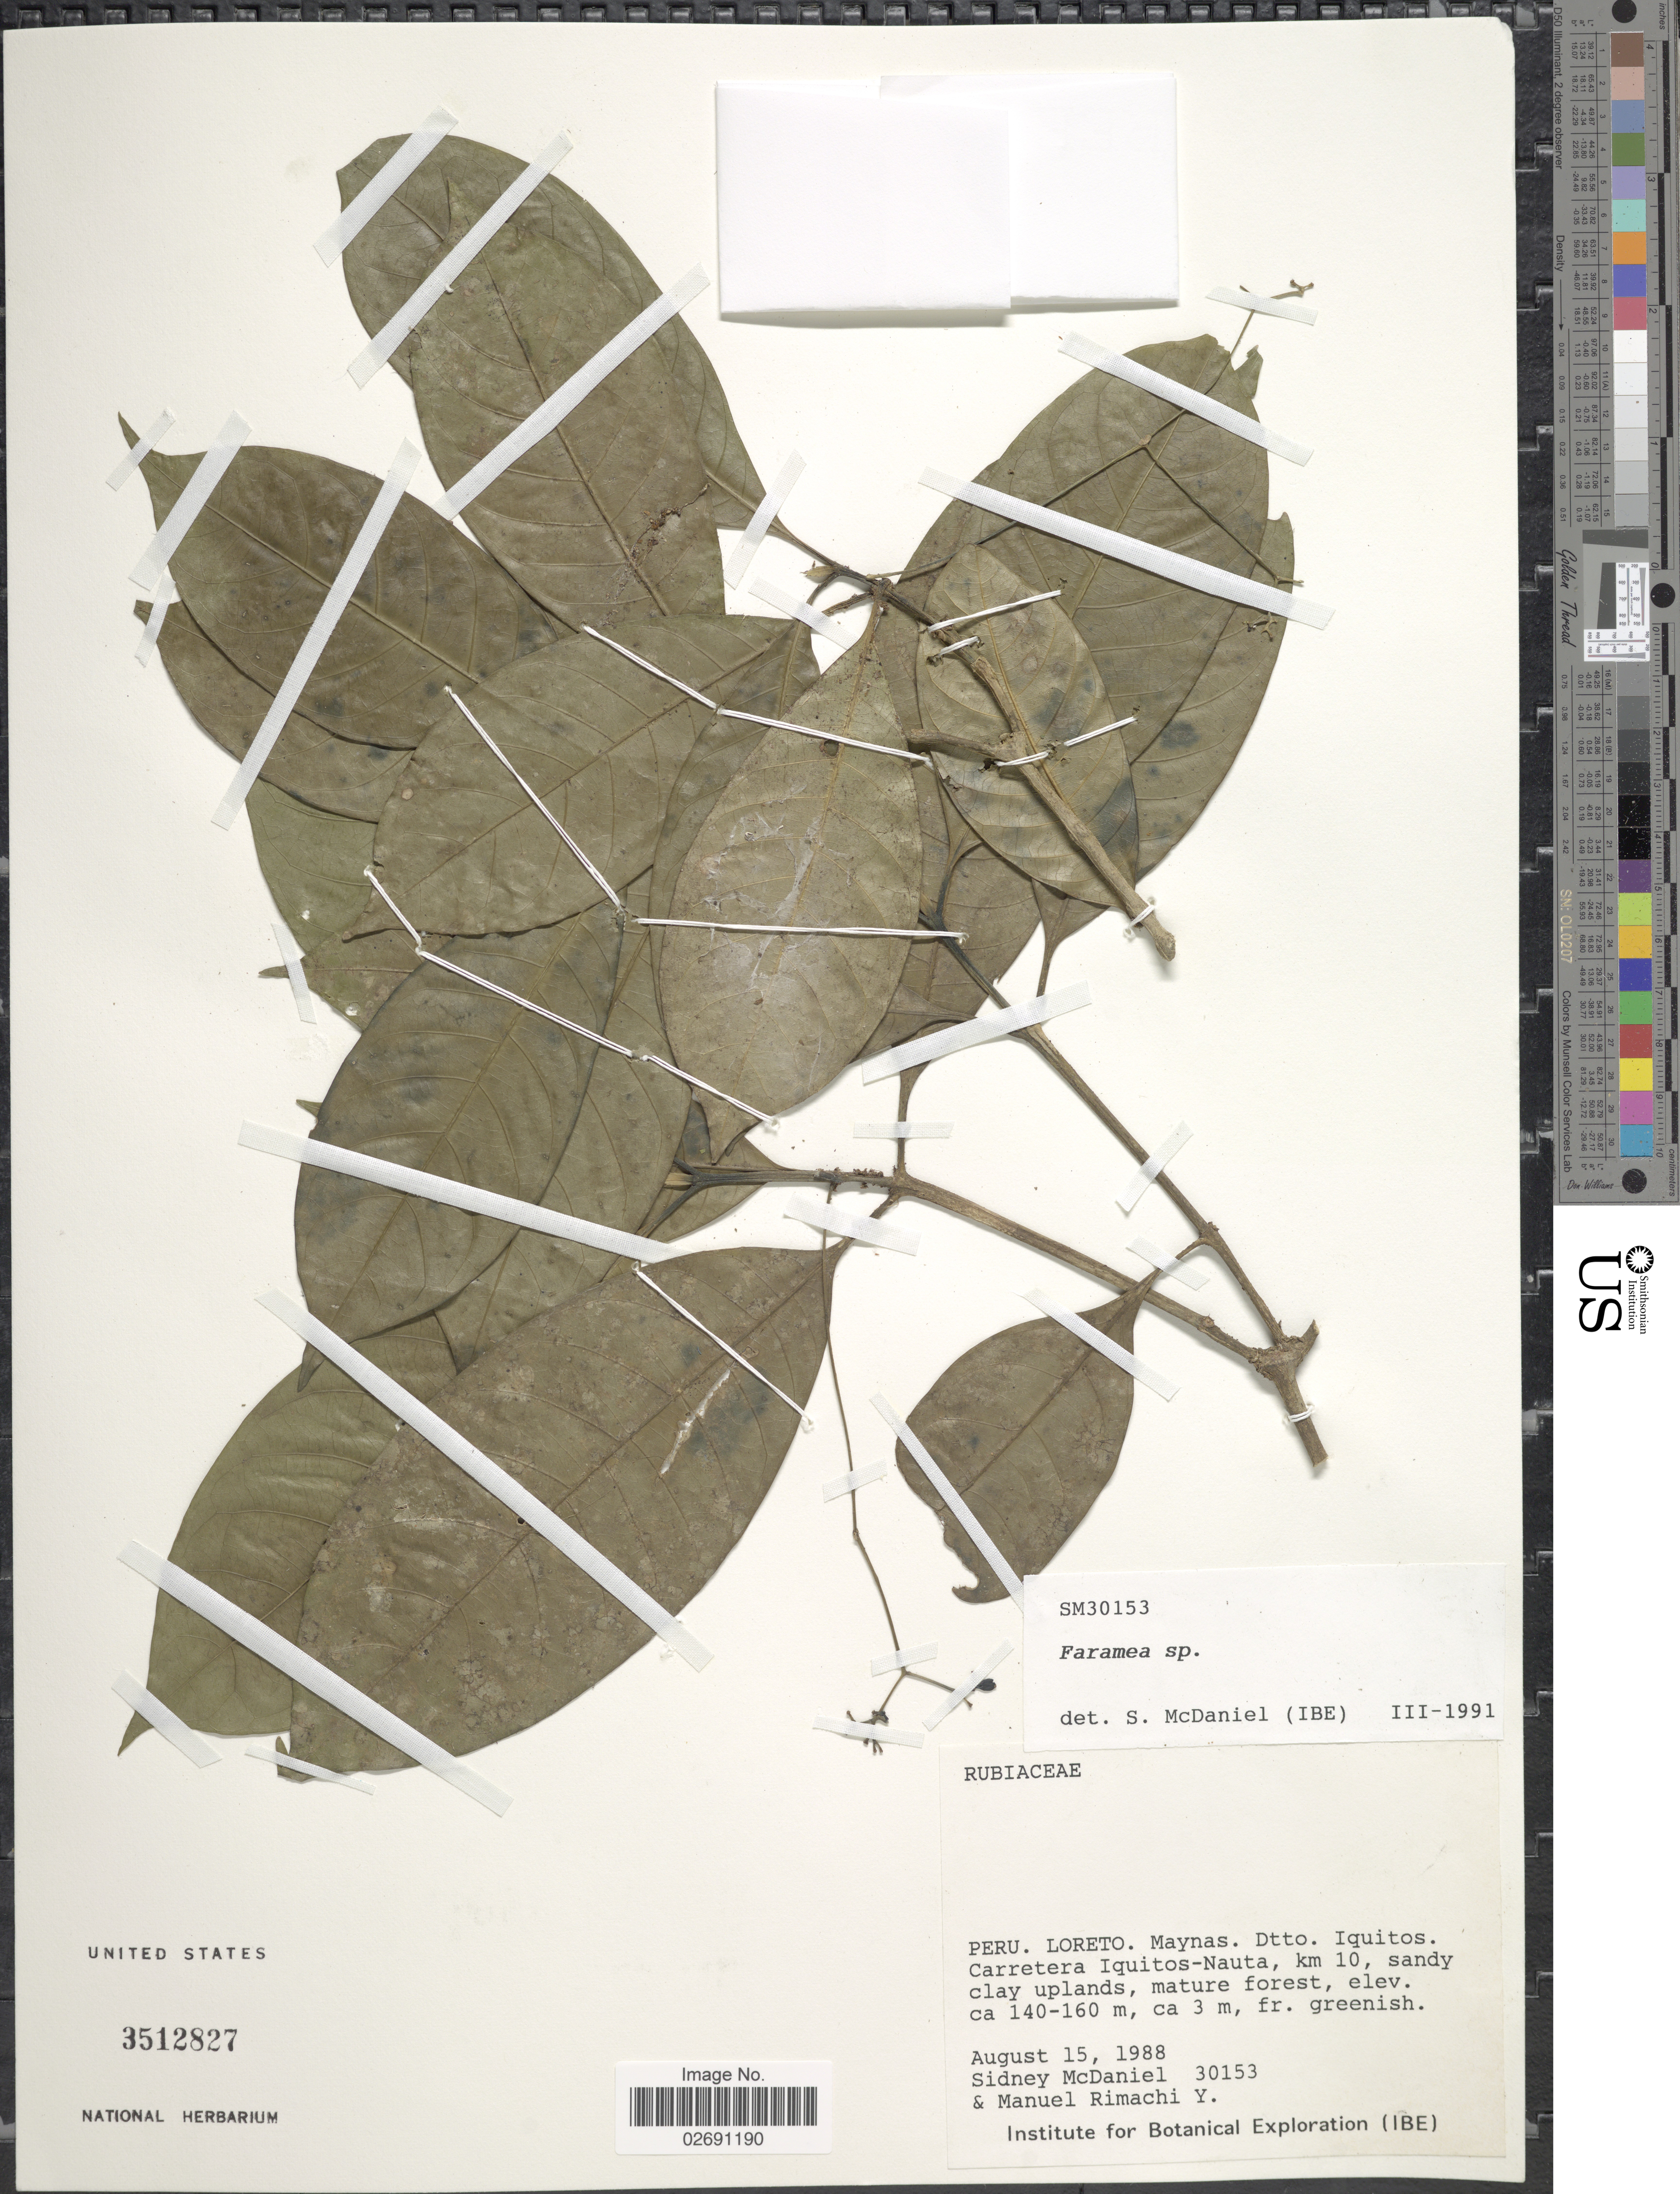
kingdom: Plantae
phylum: Tracheophyta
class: Magnoliopsida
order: Gentianales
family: Rubiaceae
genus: Faramea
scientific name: Faramea sp.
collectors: S. McDaniel & M. Rimachi Y.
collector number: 30153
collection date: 1988-08-15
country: Peru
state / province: Loreto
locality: Maynas, Dtto. Iquitos, Carretera Iquitos-Nauta, km 10, sandy clay uplands, mature forest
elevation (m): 140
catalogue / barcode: US 3512827